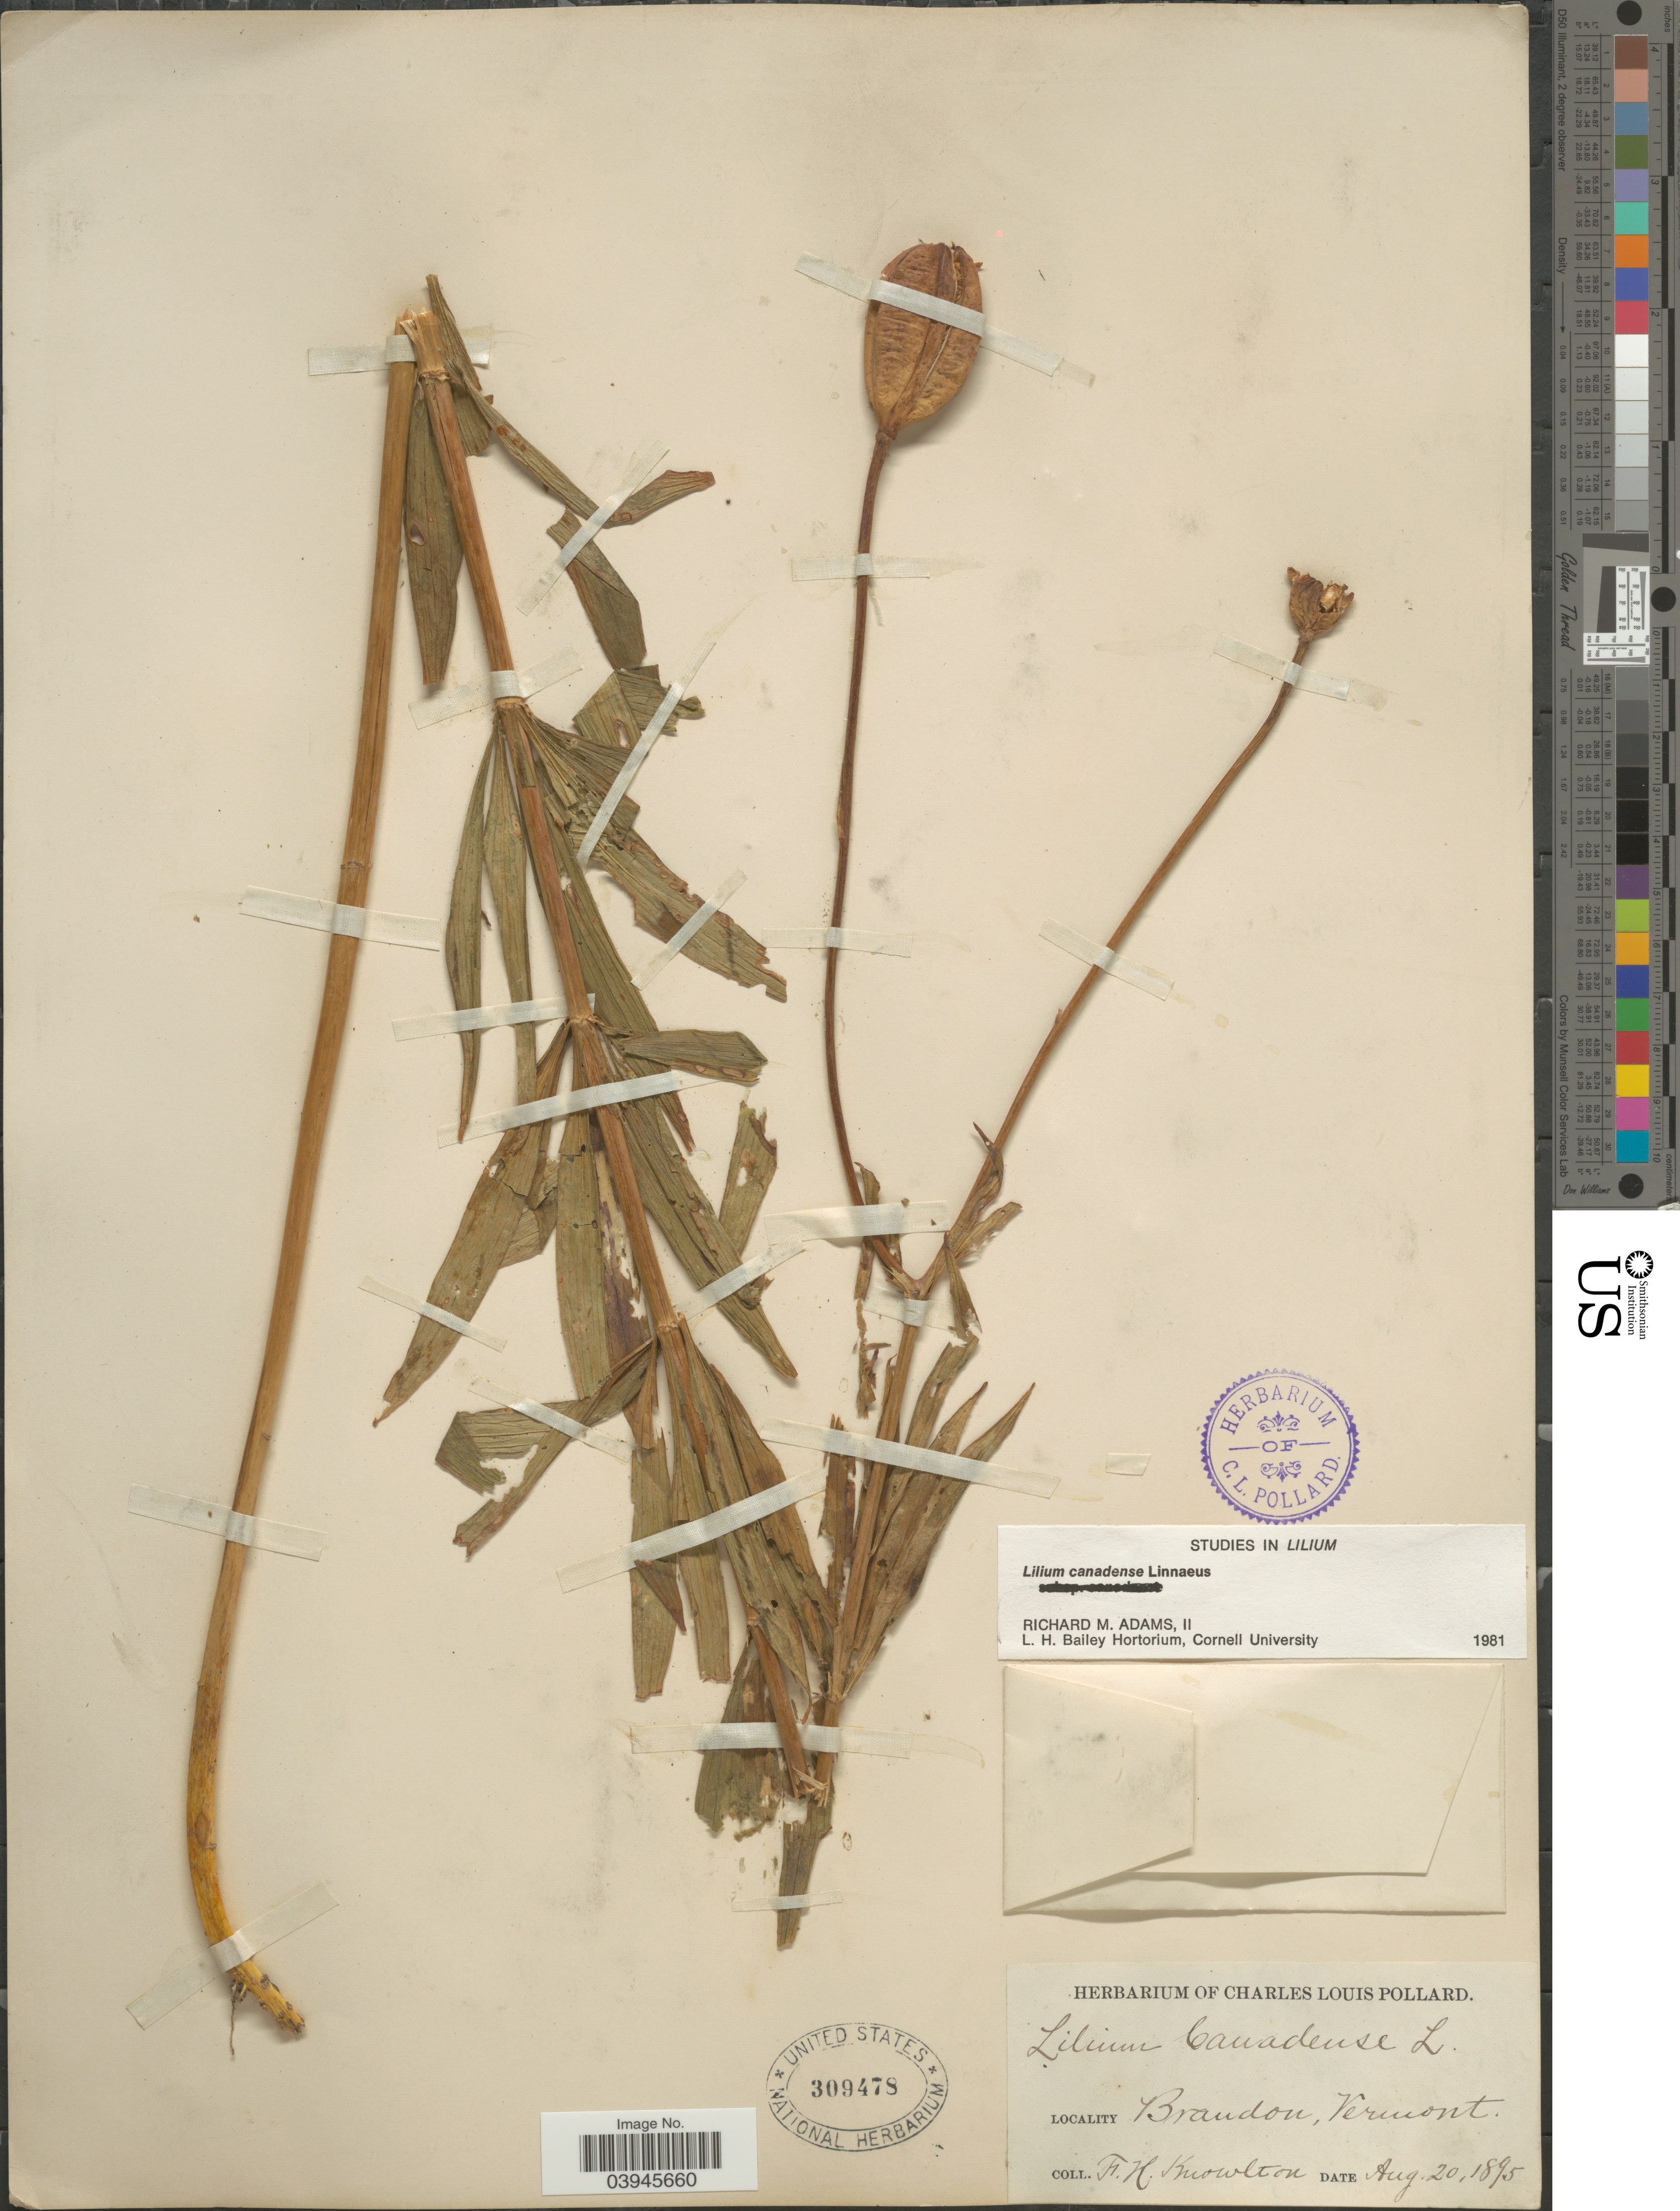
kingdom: Plantae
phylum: Tracheophyta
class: Liliopsida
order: Liliales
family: Liliaceae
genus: Lilium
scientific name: Lilium canadense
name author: L.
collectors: F. H. Knowlton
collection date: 1895-08-20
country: United States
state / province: Vermont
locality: Brandon.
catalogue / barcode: US 309478